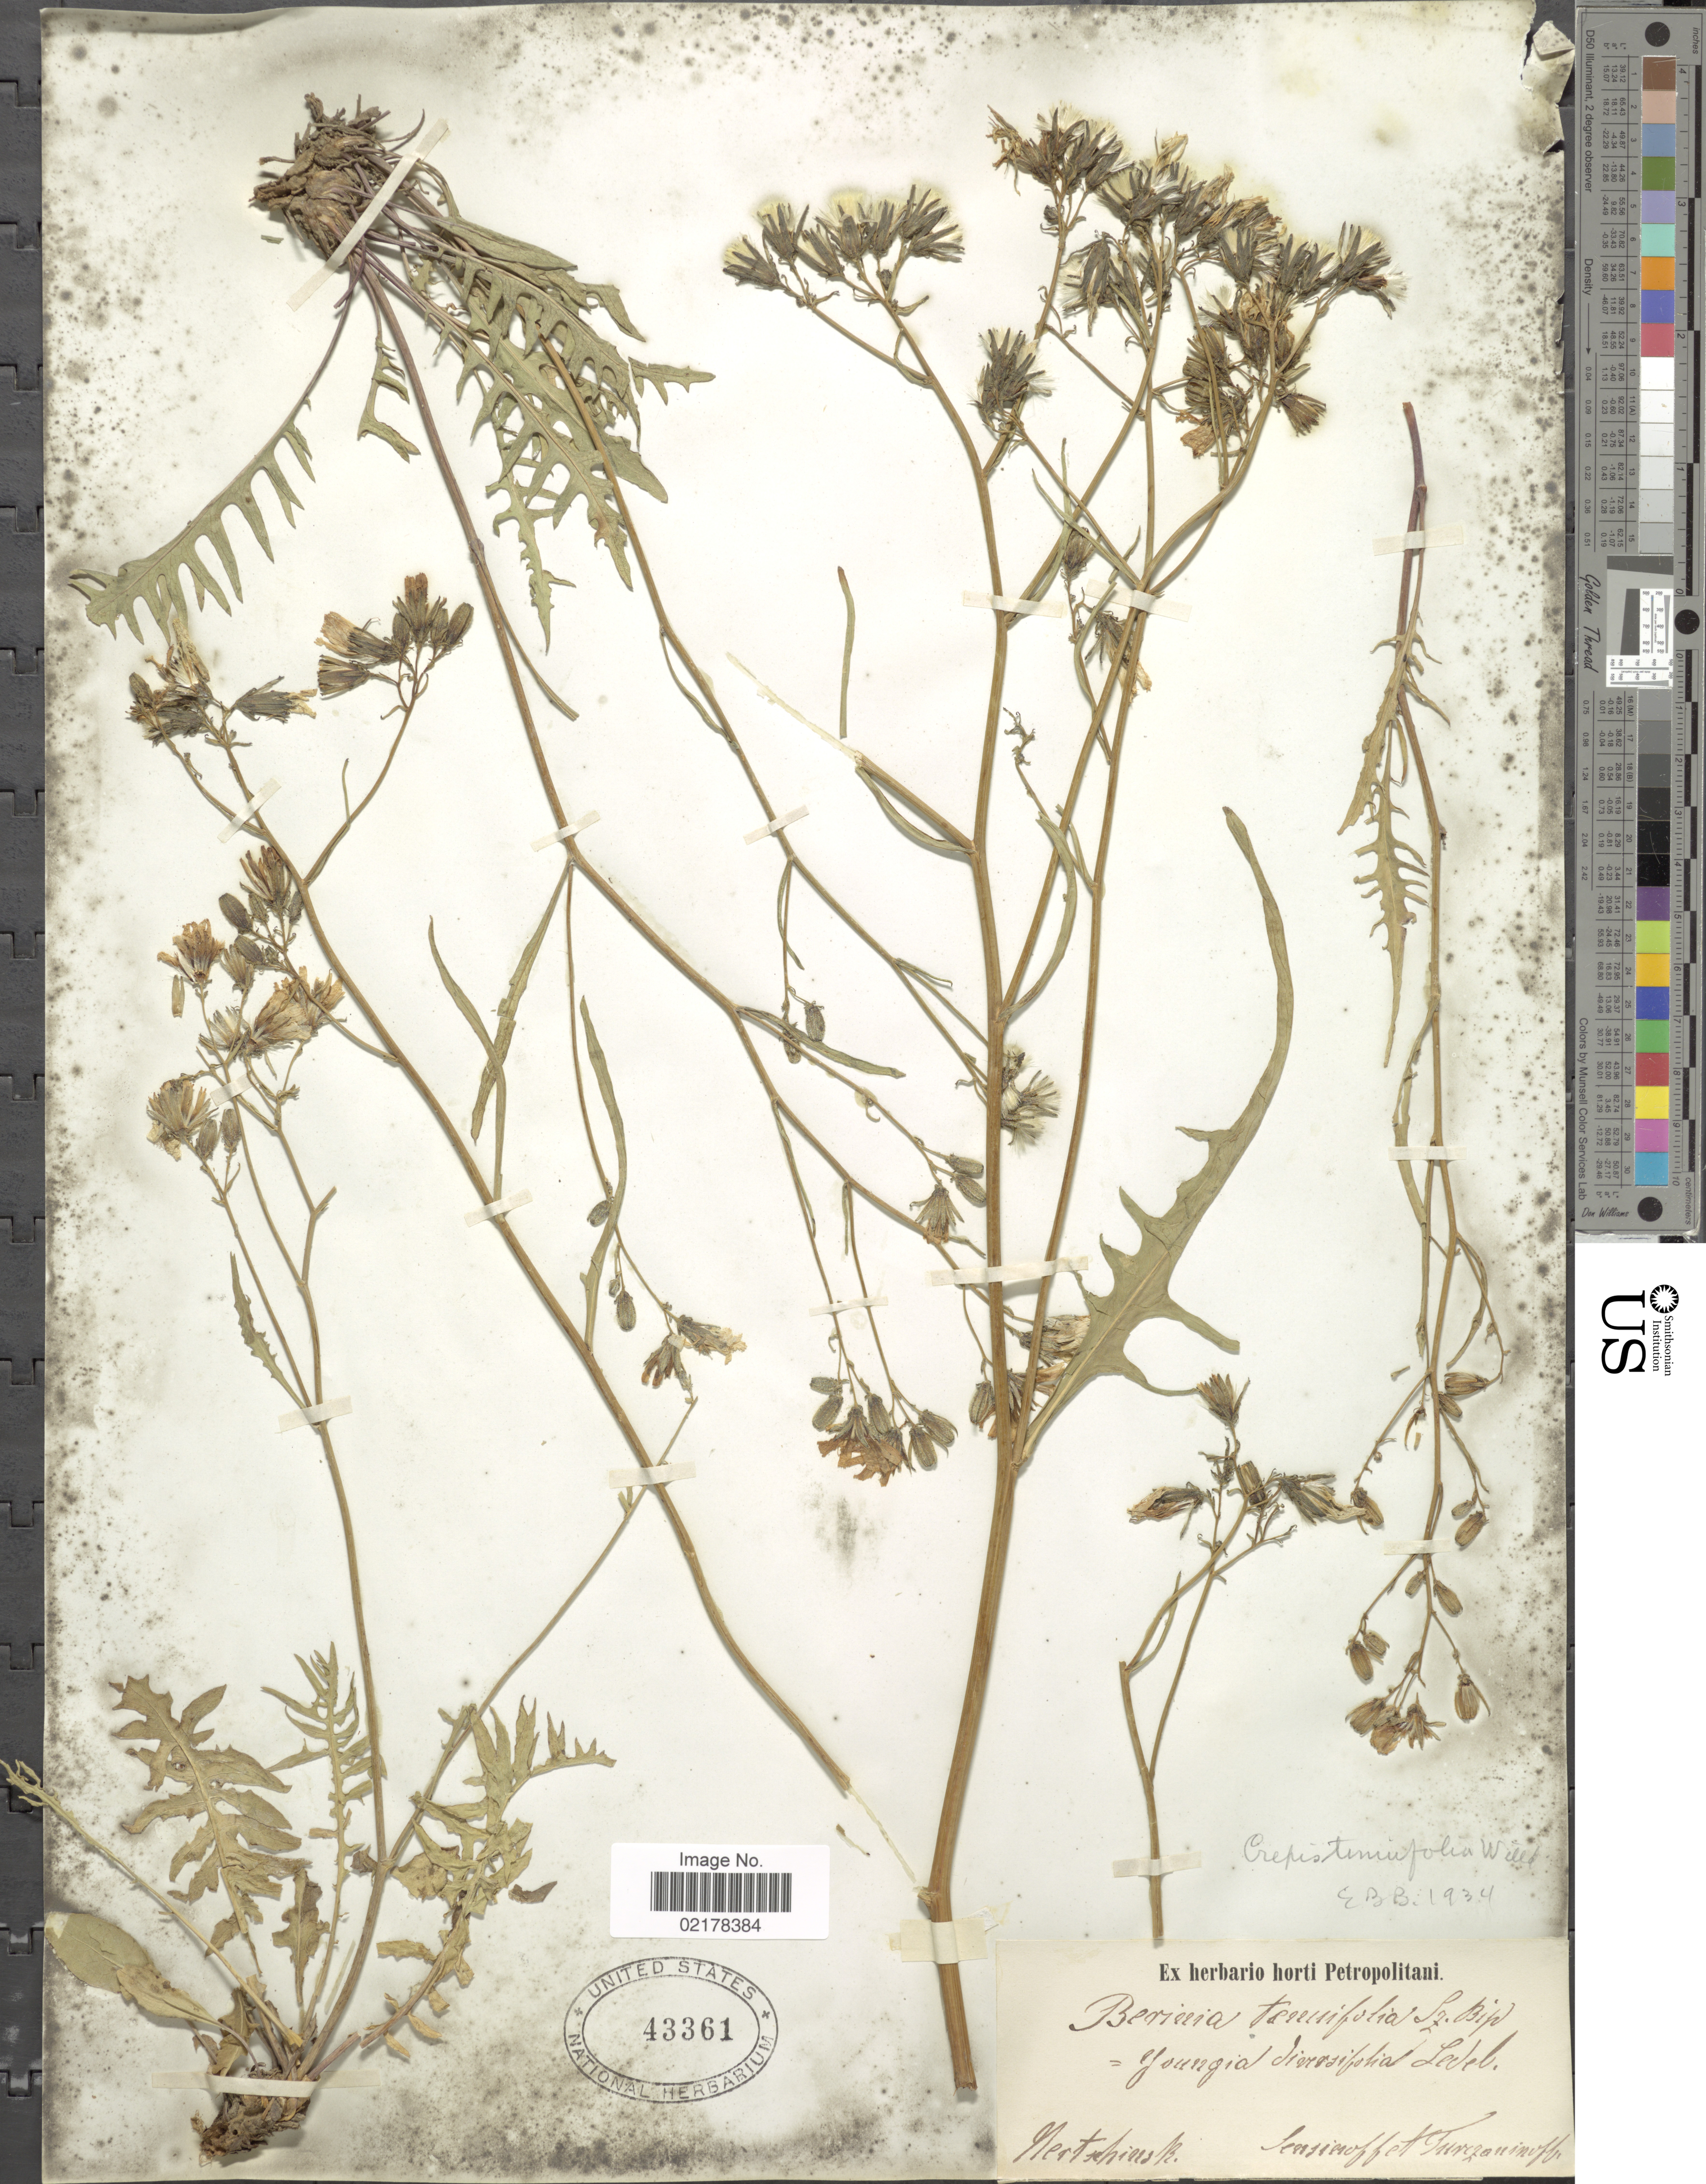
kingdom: Plantae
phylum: Tracheophyta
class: Magnoliopsida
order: Asterales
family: Asteraceae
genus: Crepidifolium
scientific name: Crepidifolium tenuifolium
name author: (Willd.) Sennikov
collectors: Sensinoff & N. Turczaninow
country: Russian Federation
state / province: Zabaykalsky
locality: Nerchinsk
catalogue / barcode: US 43361